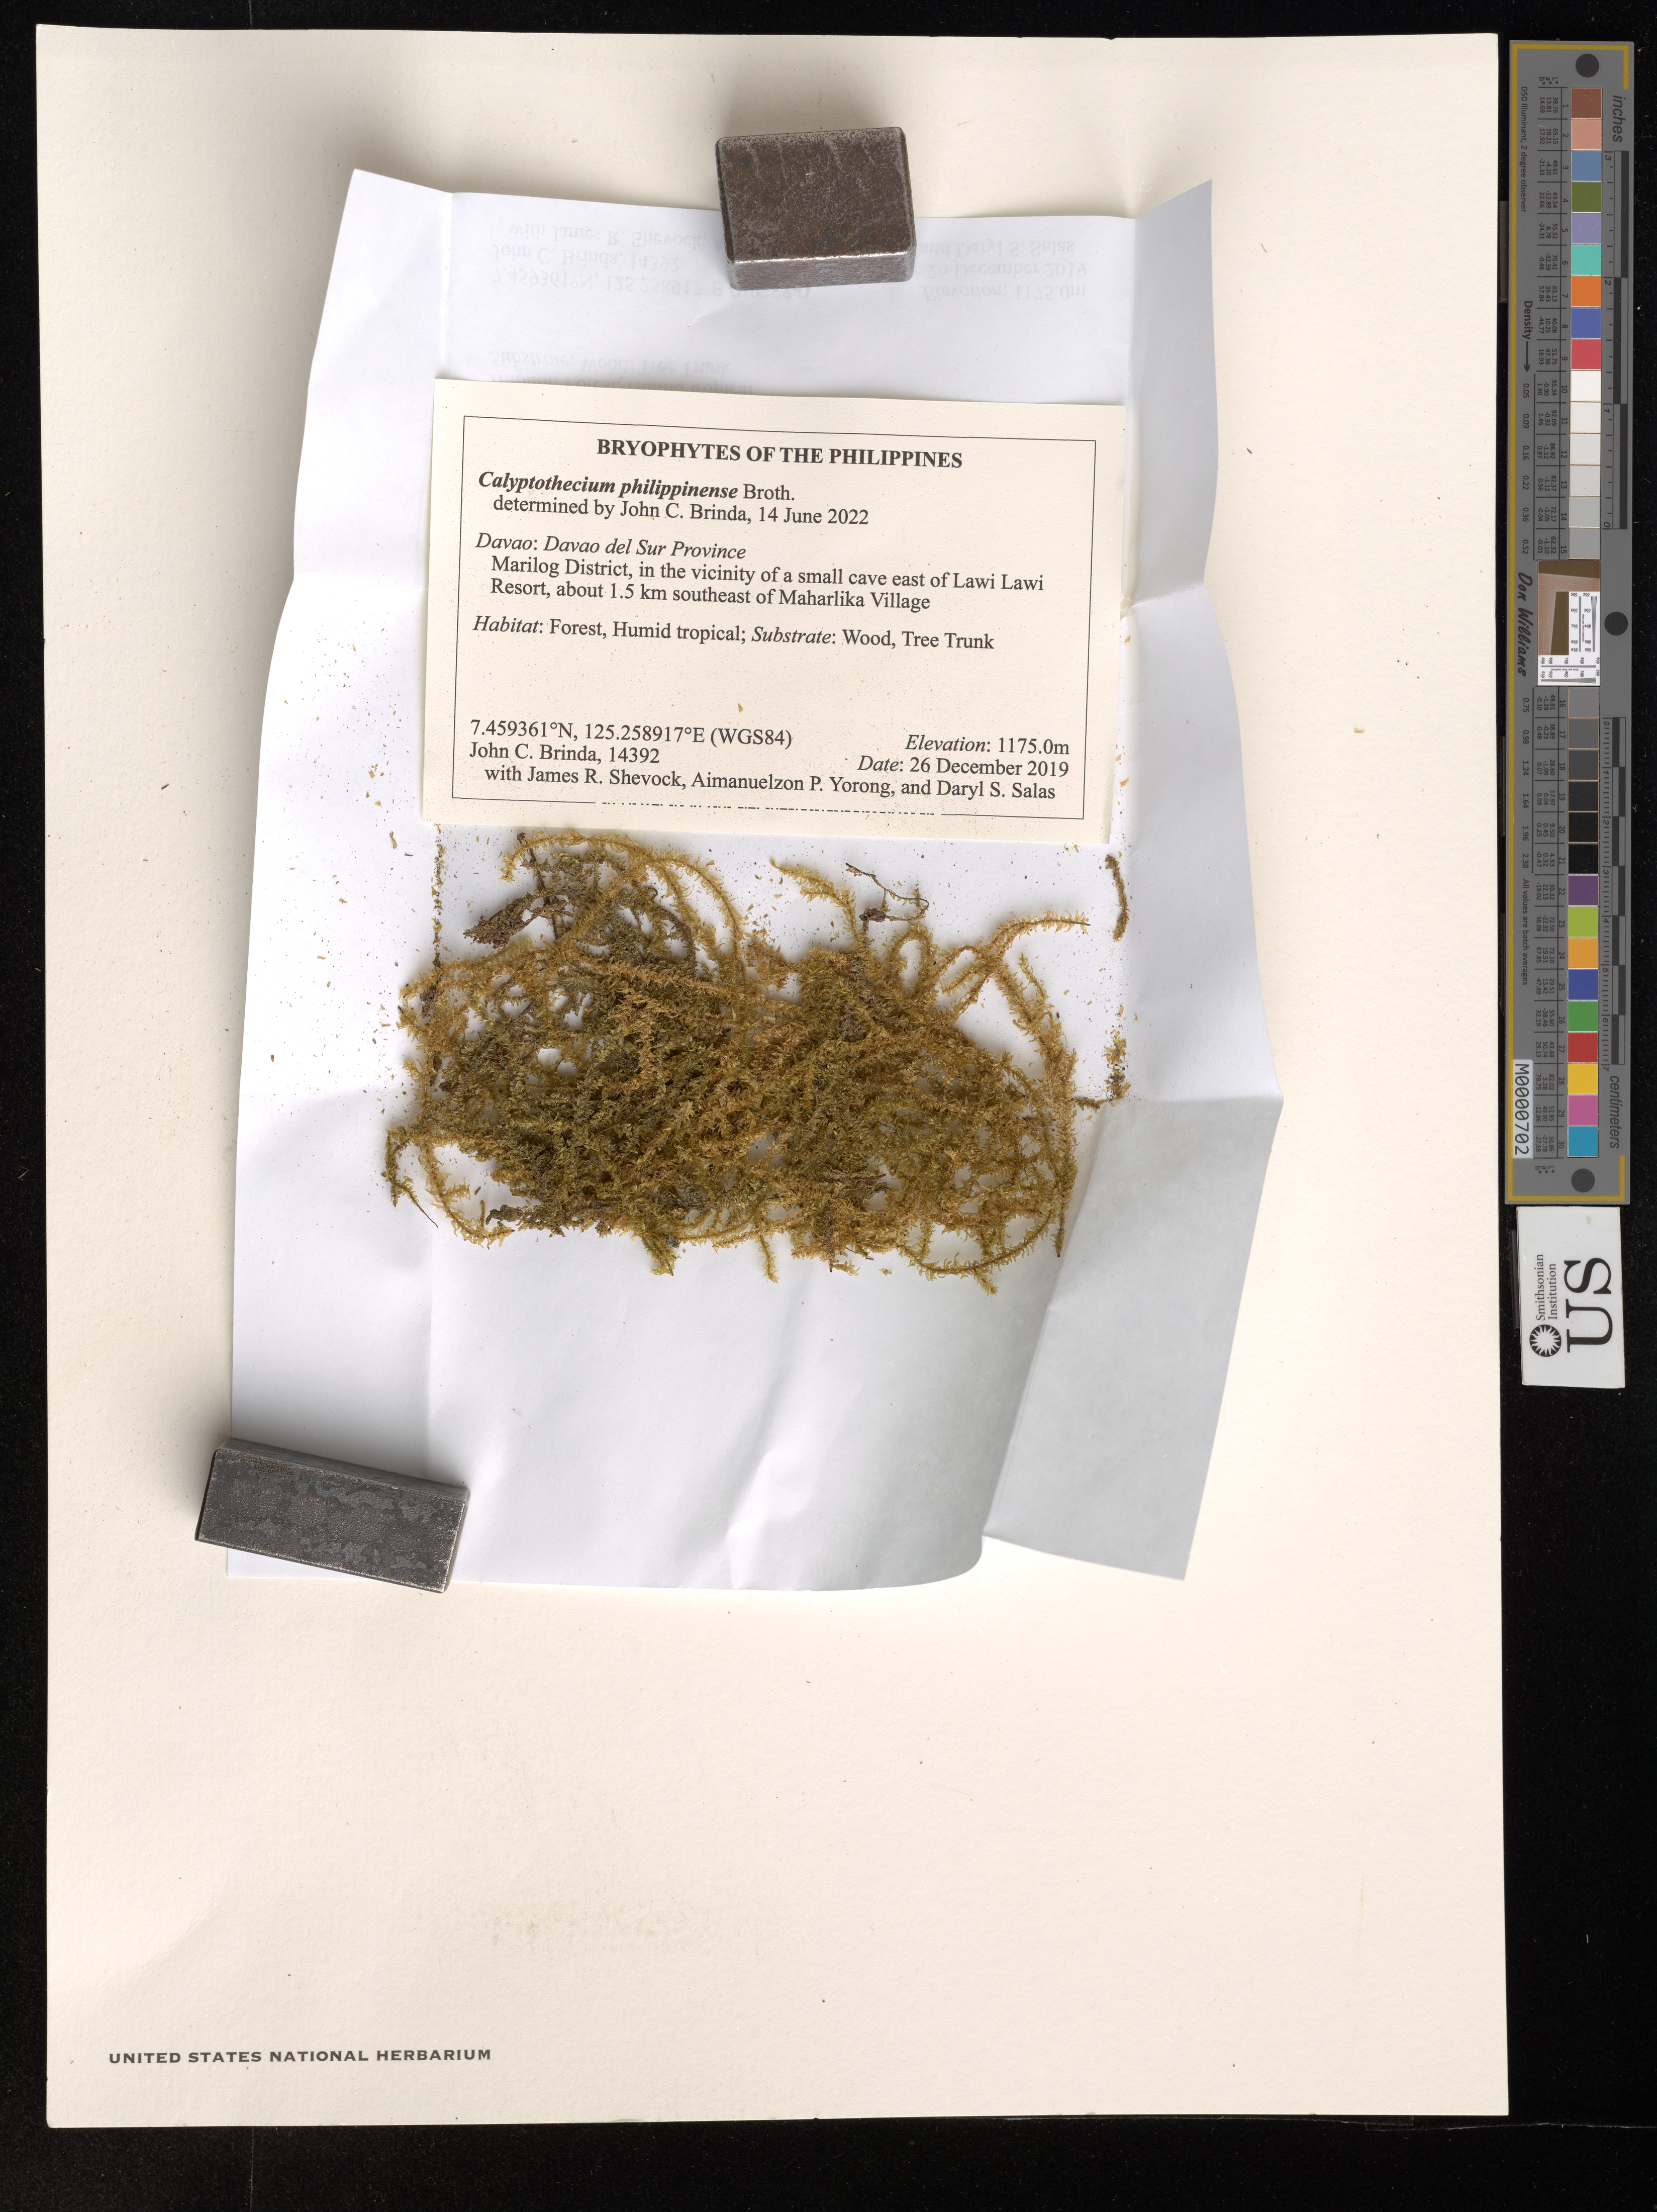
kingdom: Plantae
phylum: Bryophyta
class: Bryopsida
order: Hypnales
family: Pterobryaceae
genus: Calyptothecium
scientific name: Calyptothecium philippinense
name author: Broth.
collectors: J. Brinda & J. R. Shevock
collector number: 14392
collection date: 2019-12-26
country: Philippines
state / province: Davao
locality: Davao del Sur Province. Marilog District, in the vicinity of a small cave east of Lawi Lawi Resort, about 1.5 km southeast of Maharlika Village. (WGS84).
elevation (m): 1175